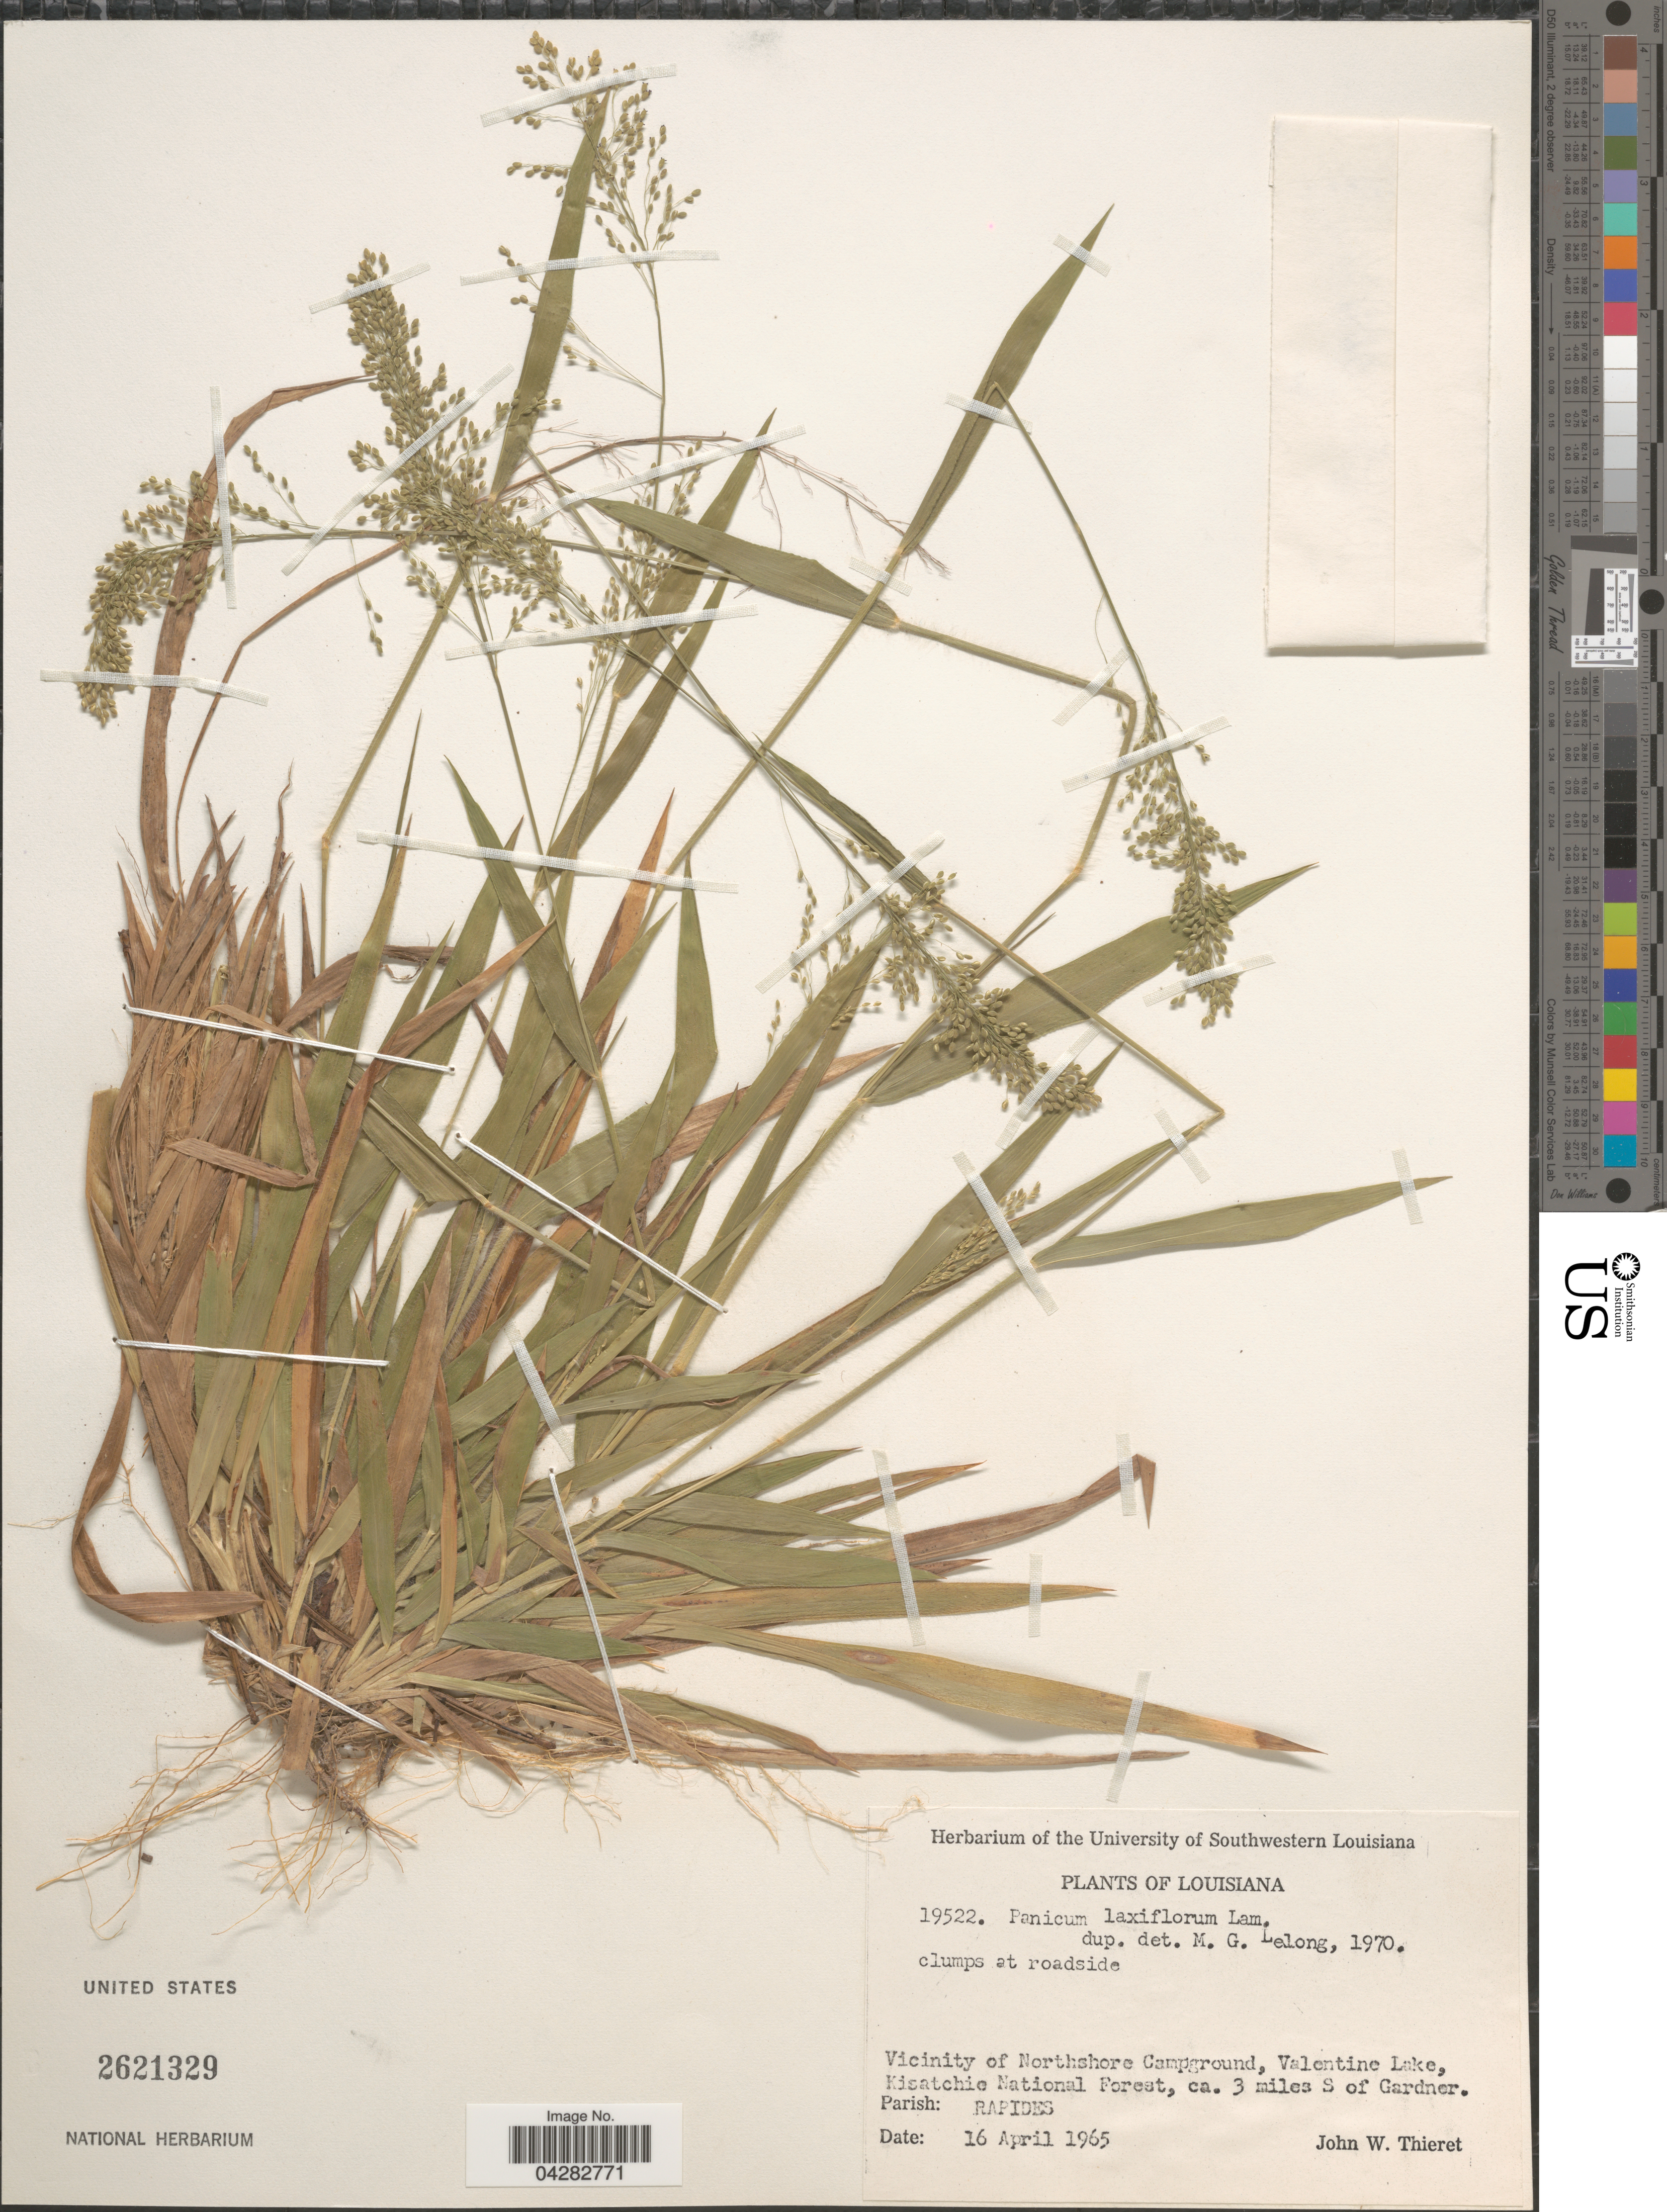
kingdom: Plantae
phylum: Tracheophyta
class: Liliopsida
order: Poales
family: Poaceae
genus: Dichanthelium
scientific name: Dichanthelium laxiflorum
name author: (Lam.) Gould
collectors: J. W. Thieret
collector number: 19522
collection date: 1965-04-16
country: United States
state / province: Louisiana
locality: At roadside. Vicinity of Northshore Campground, Valentine Lake, Kisatchie National Forest, ca. 3 miles S of Gardner. Parish: Rapides.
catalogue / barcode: US 2621329